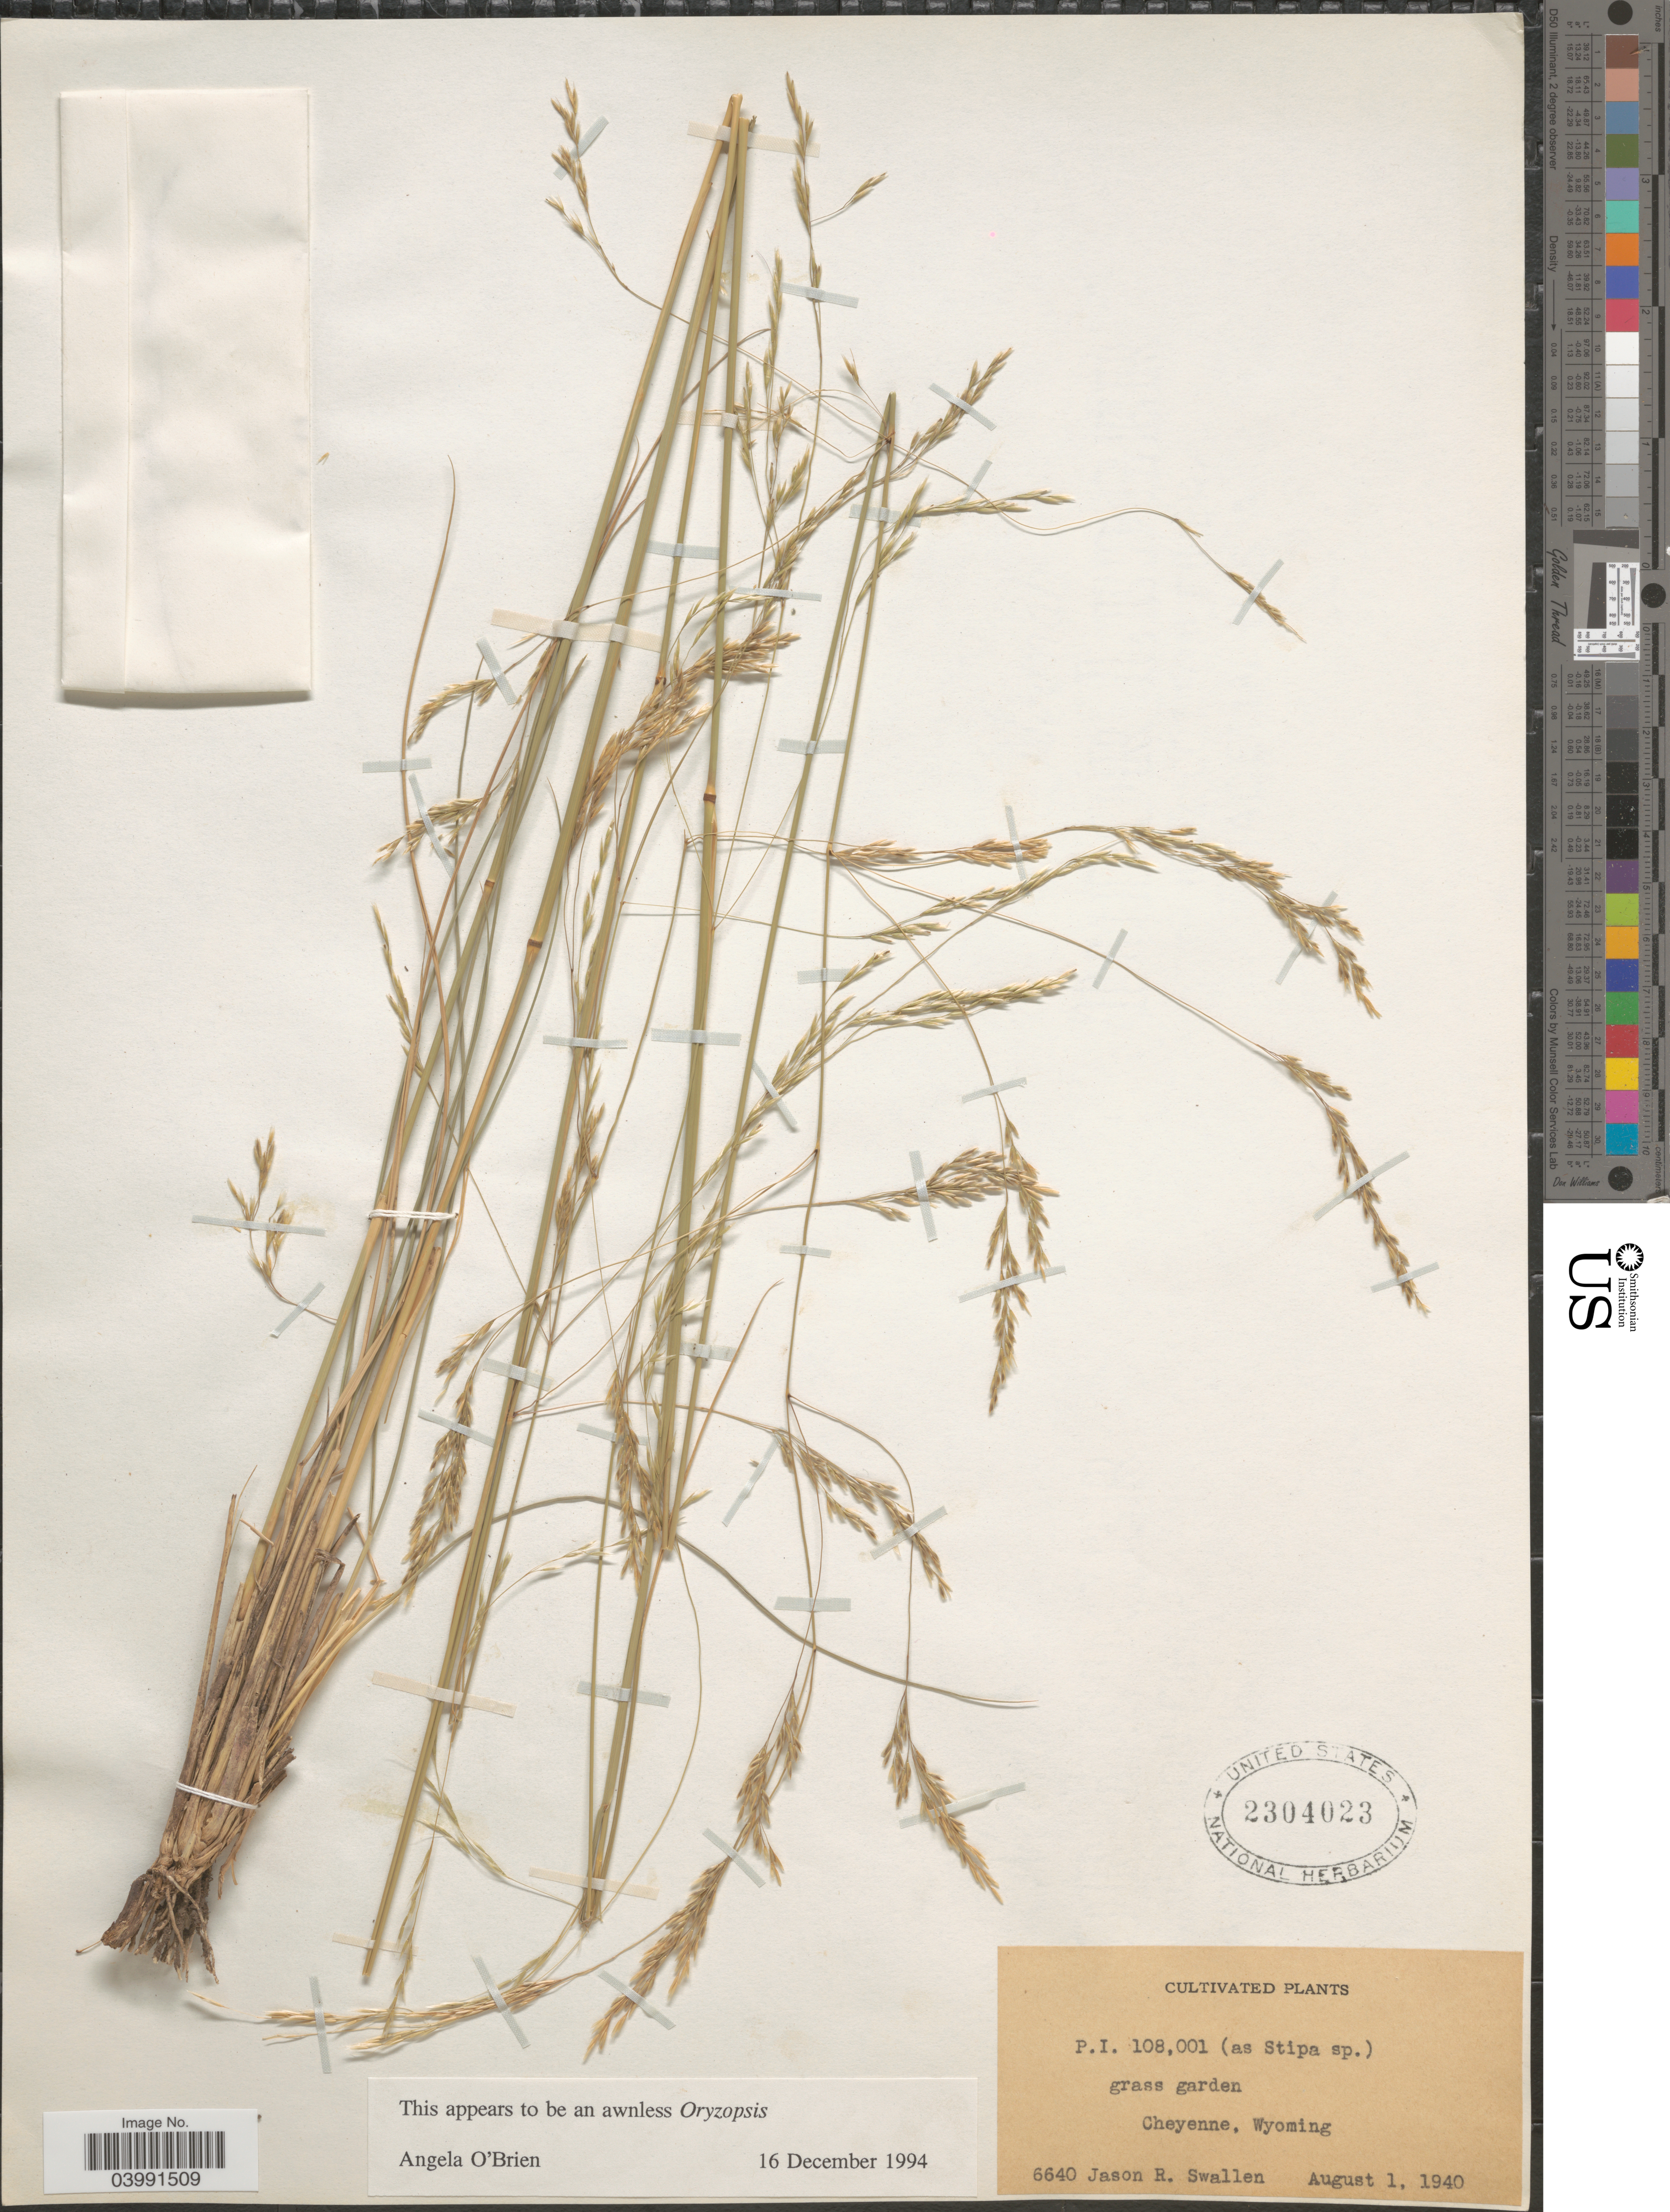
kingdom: Plantae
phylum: Tracheophyta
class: Liliopsida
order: Poales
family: Poaceae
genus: Eriocoma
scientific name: Eriocoma sp.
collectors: J. R. Swallen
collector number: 6640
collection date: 1940-08-01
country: United States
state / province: Wyoming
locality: Cheyenne.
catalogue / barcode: US 2304023